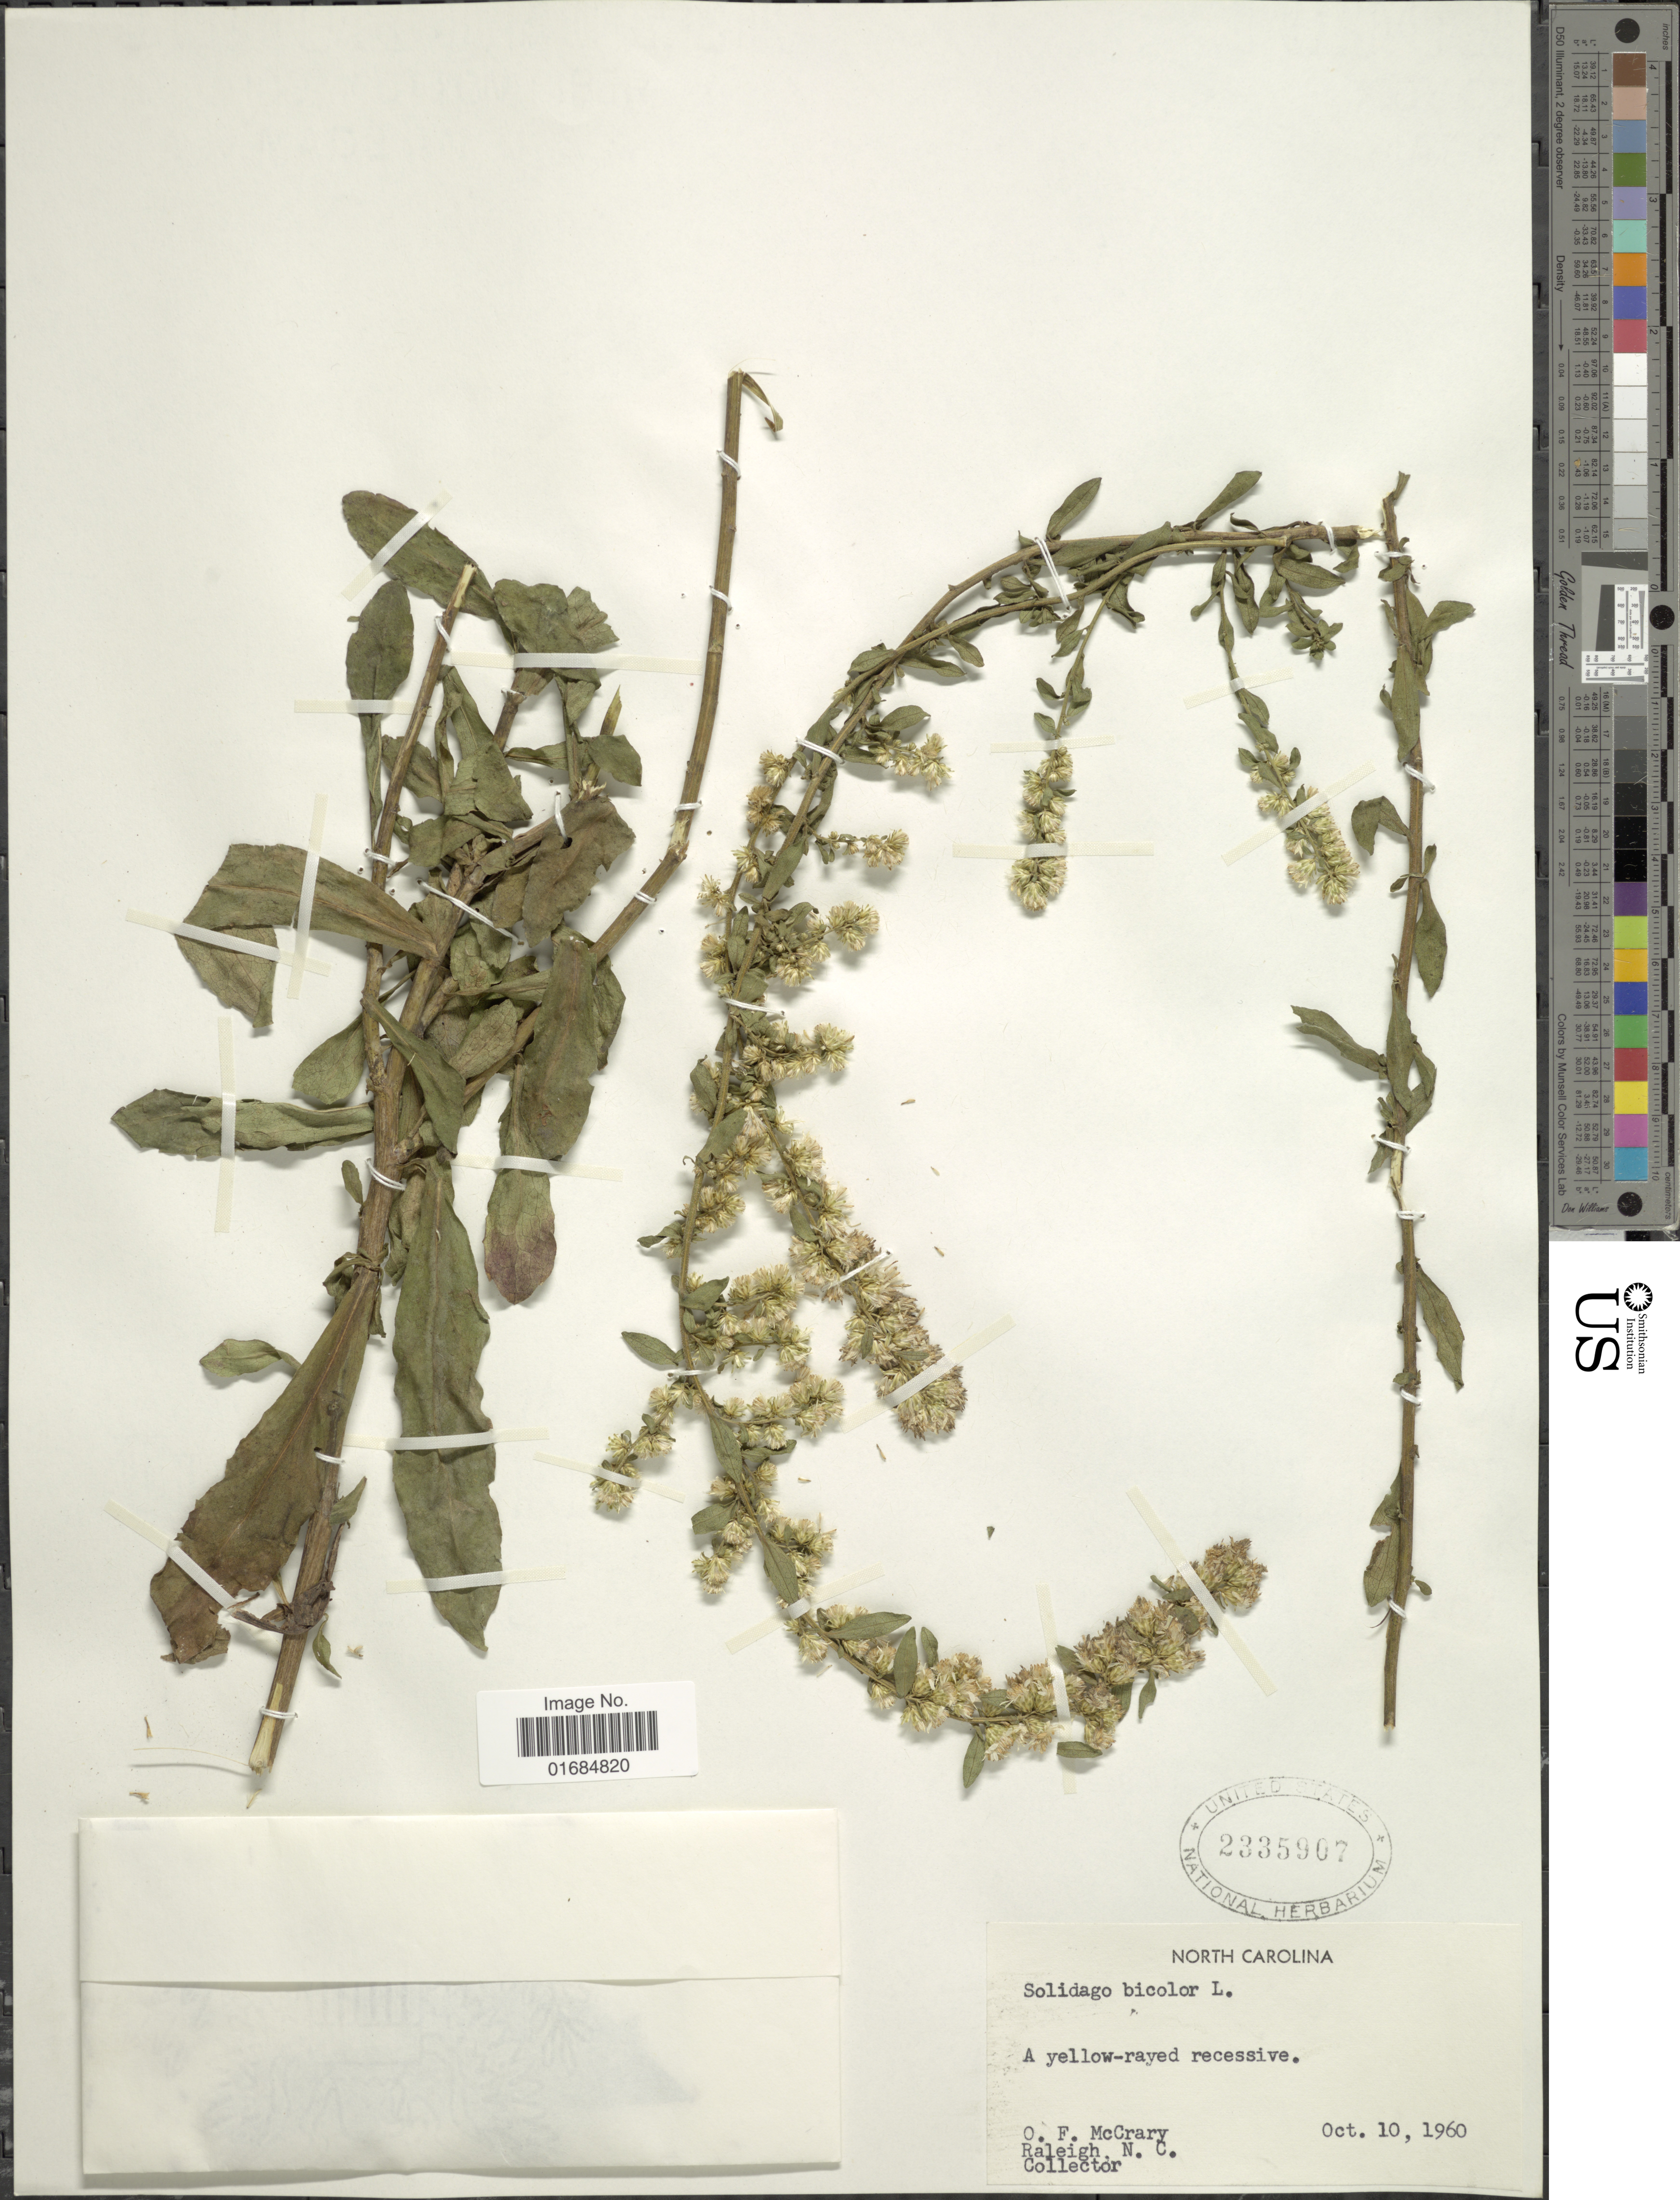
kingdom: Plantae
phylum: Tracheophyta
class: Magnoliopsida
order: Asterales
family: Asteraceae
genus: Solidago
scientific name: Solidago bicolor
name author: L.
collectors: O. McCrary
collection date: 1960-10-10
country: United States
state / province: North Carolina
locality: Raleigh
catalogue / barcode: US 2335907